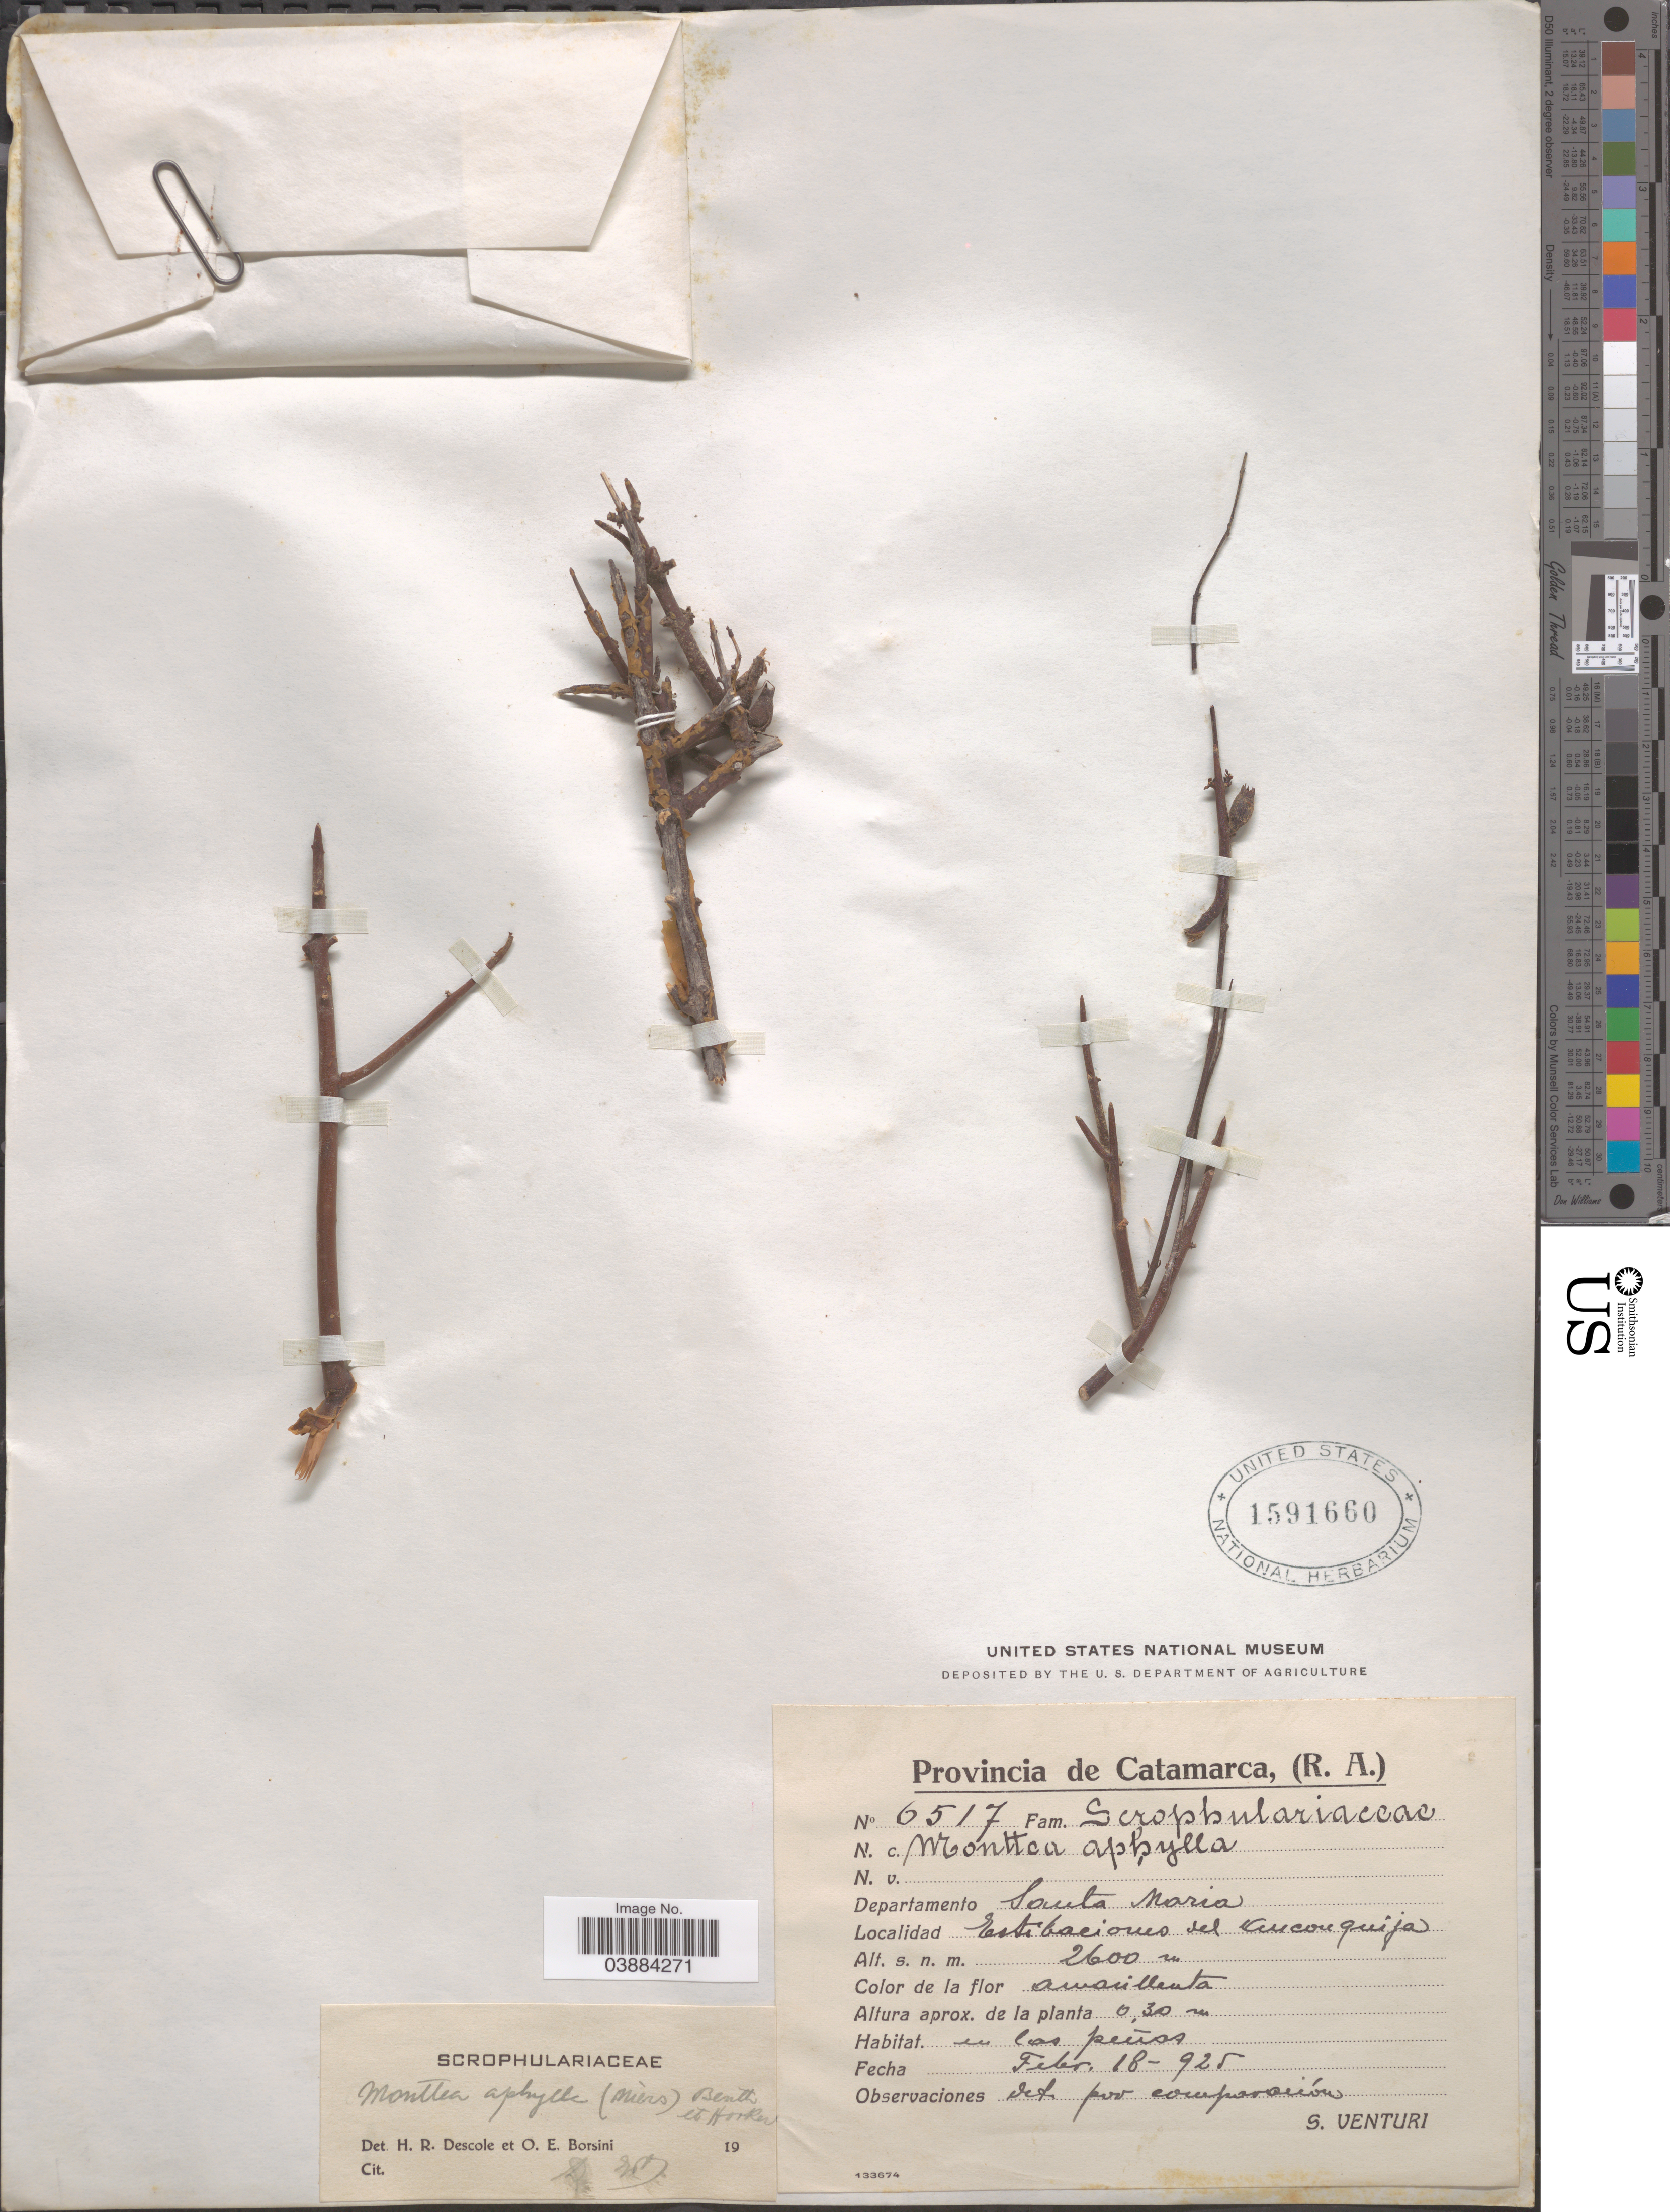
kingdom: Plantae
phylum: Tracheophyta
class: Magnoliopsida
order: Lamiales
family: Plantaginaceae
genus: Monttea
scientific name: Monttea aphylla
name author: (Miers) Benth. & Hook. f.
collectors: S. Venturi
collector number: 6517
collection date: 1925-02-18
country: Argentina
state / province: Catamarca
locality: Departamento Santa Maria. Estibaciones del Anconquija.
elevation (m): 2600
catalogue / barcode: US 1591660